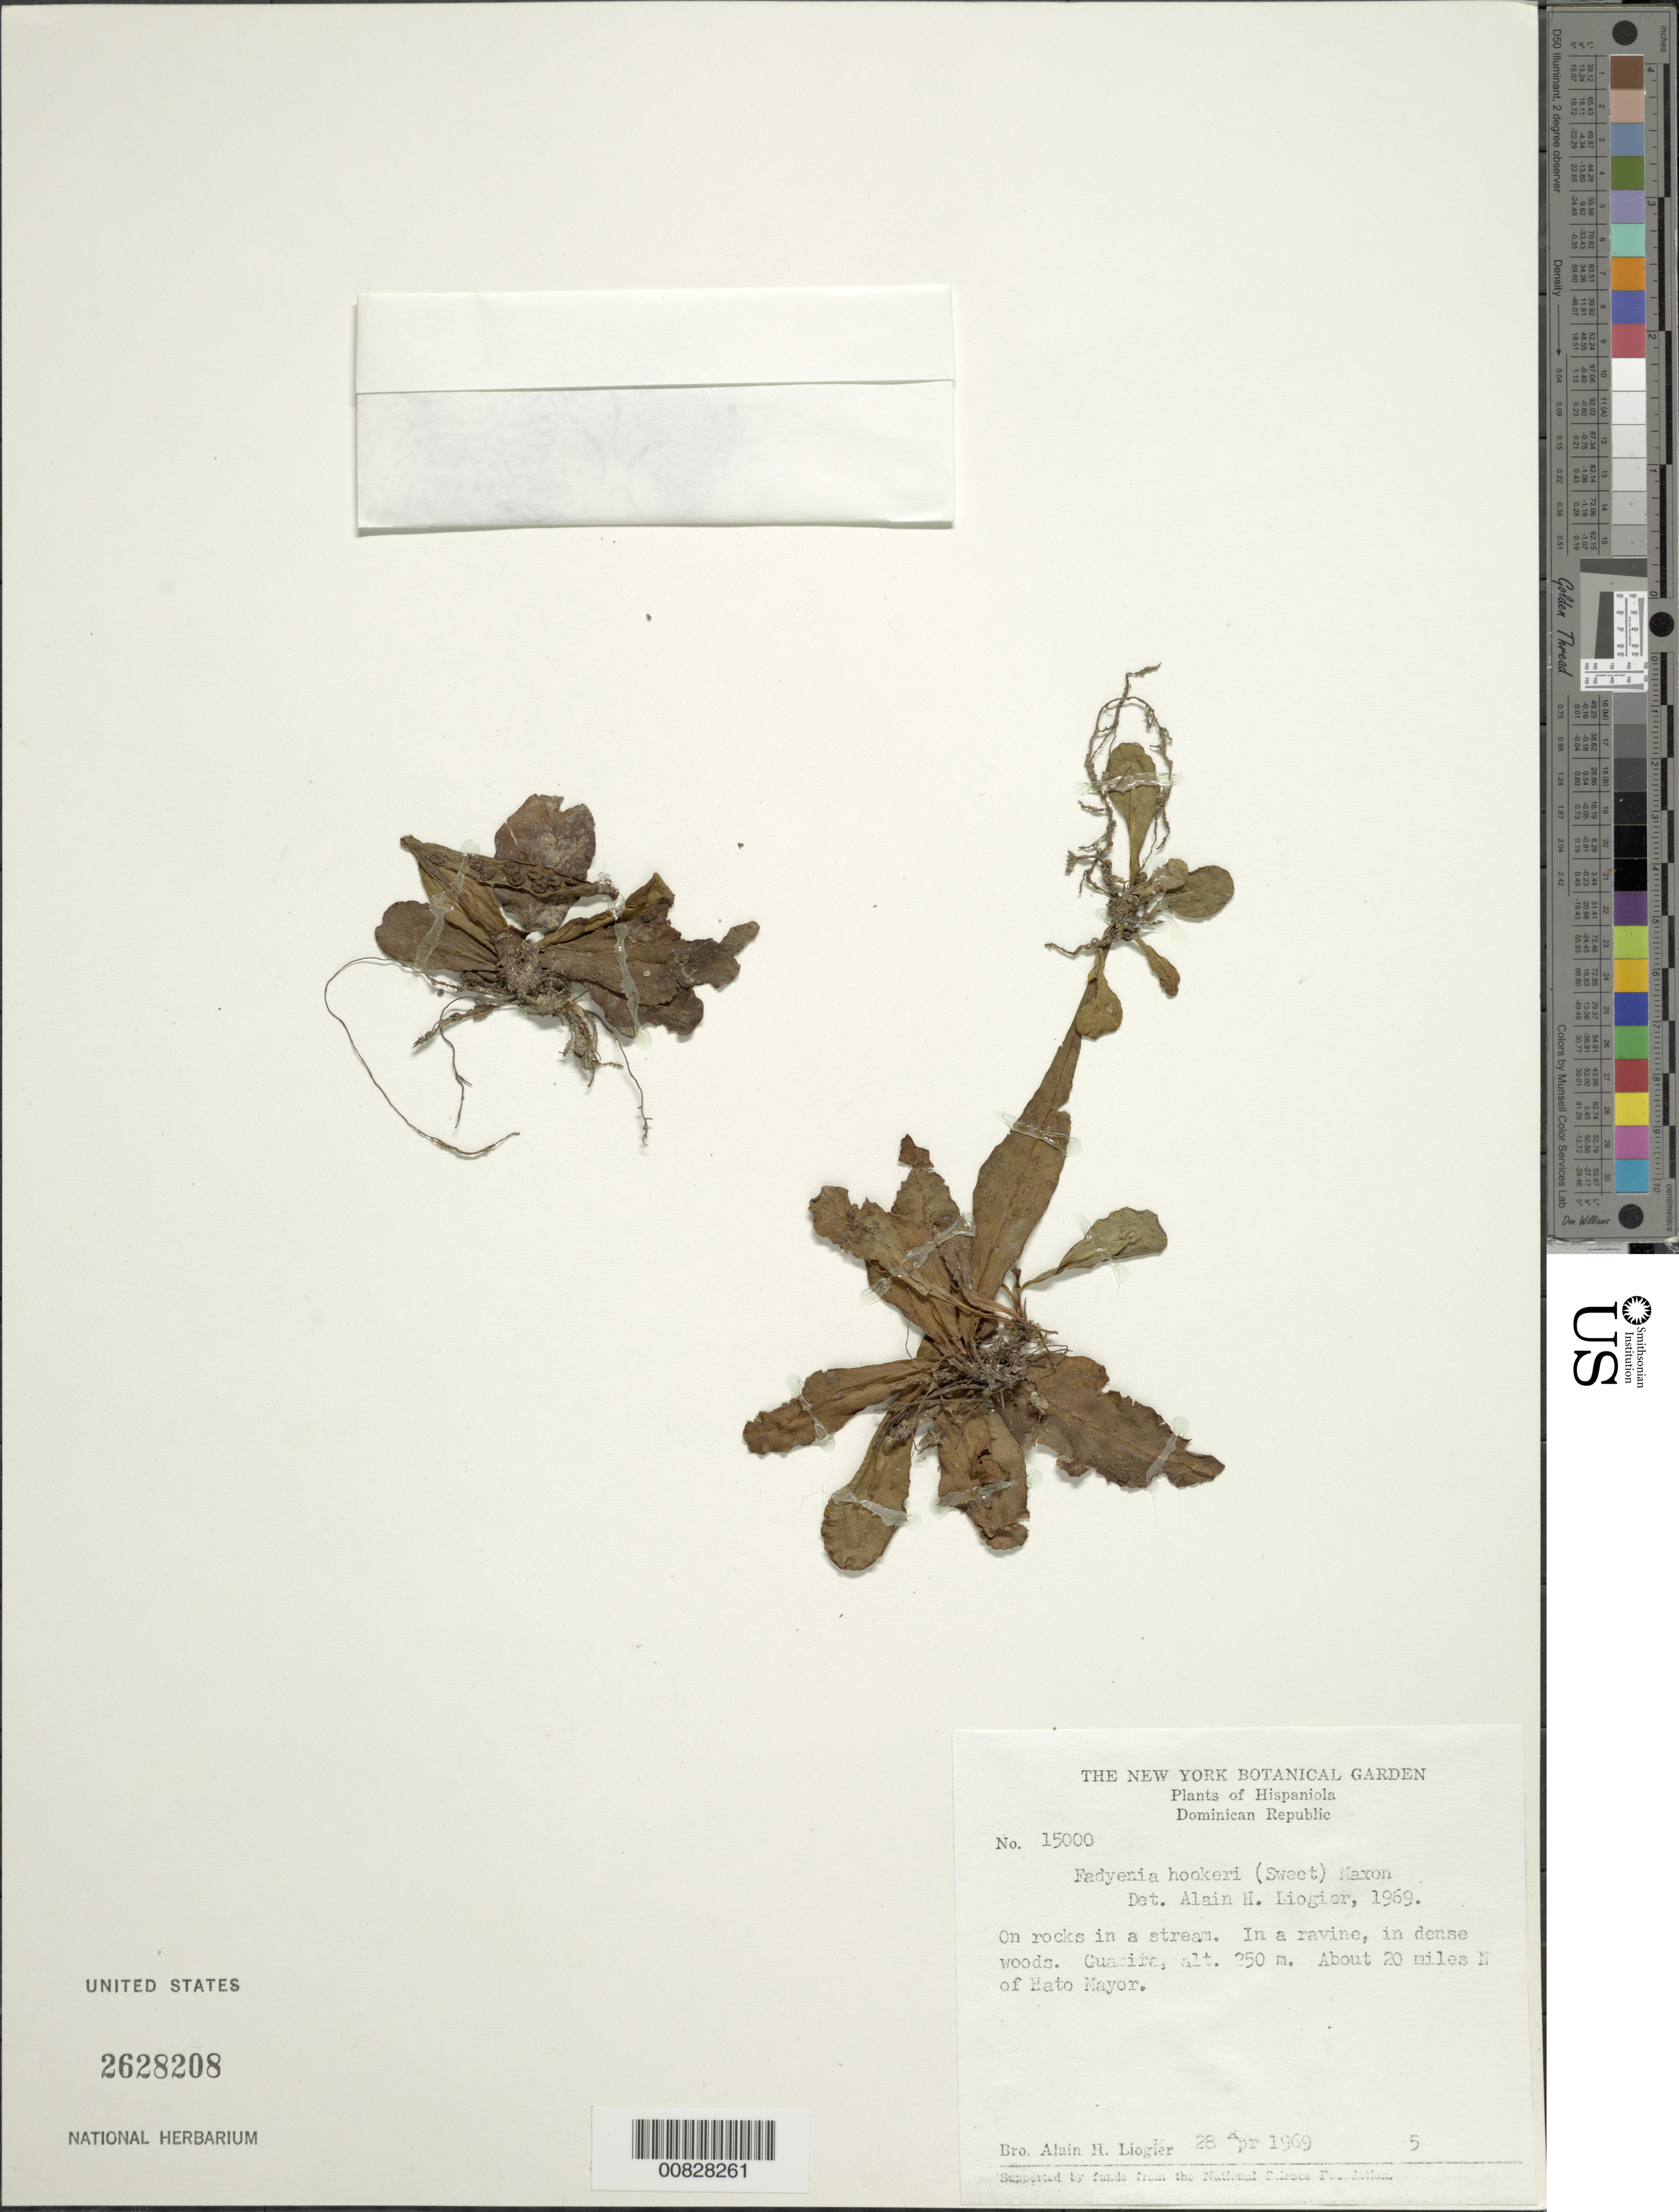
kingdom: Plantae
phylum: Tracheophyta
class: Polypodiopsida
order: Polypodiales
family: Tectariaceae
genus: Tectaria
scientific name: Tectaria hookeri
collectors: A. H. Liogier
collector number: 15000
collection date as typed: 28 Apr 1969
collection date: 1969-04-28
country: Dominican Republic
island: Hispaniola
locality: Guanira, about 20 miles N of Hato Mayor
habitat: Ravine in dense woods, on rocks in a stream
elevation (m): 250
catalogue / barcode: US 2628208